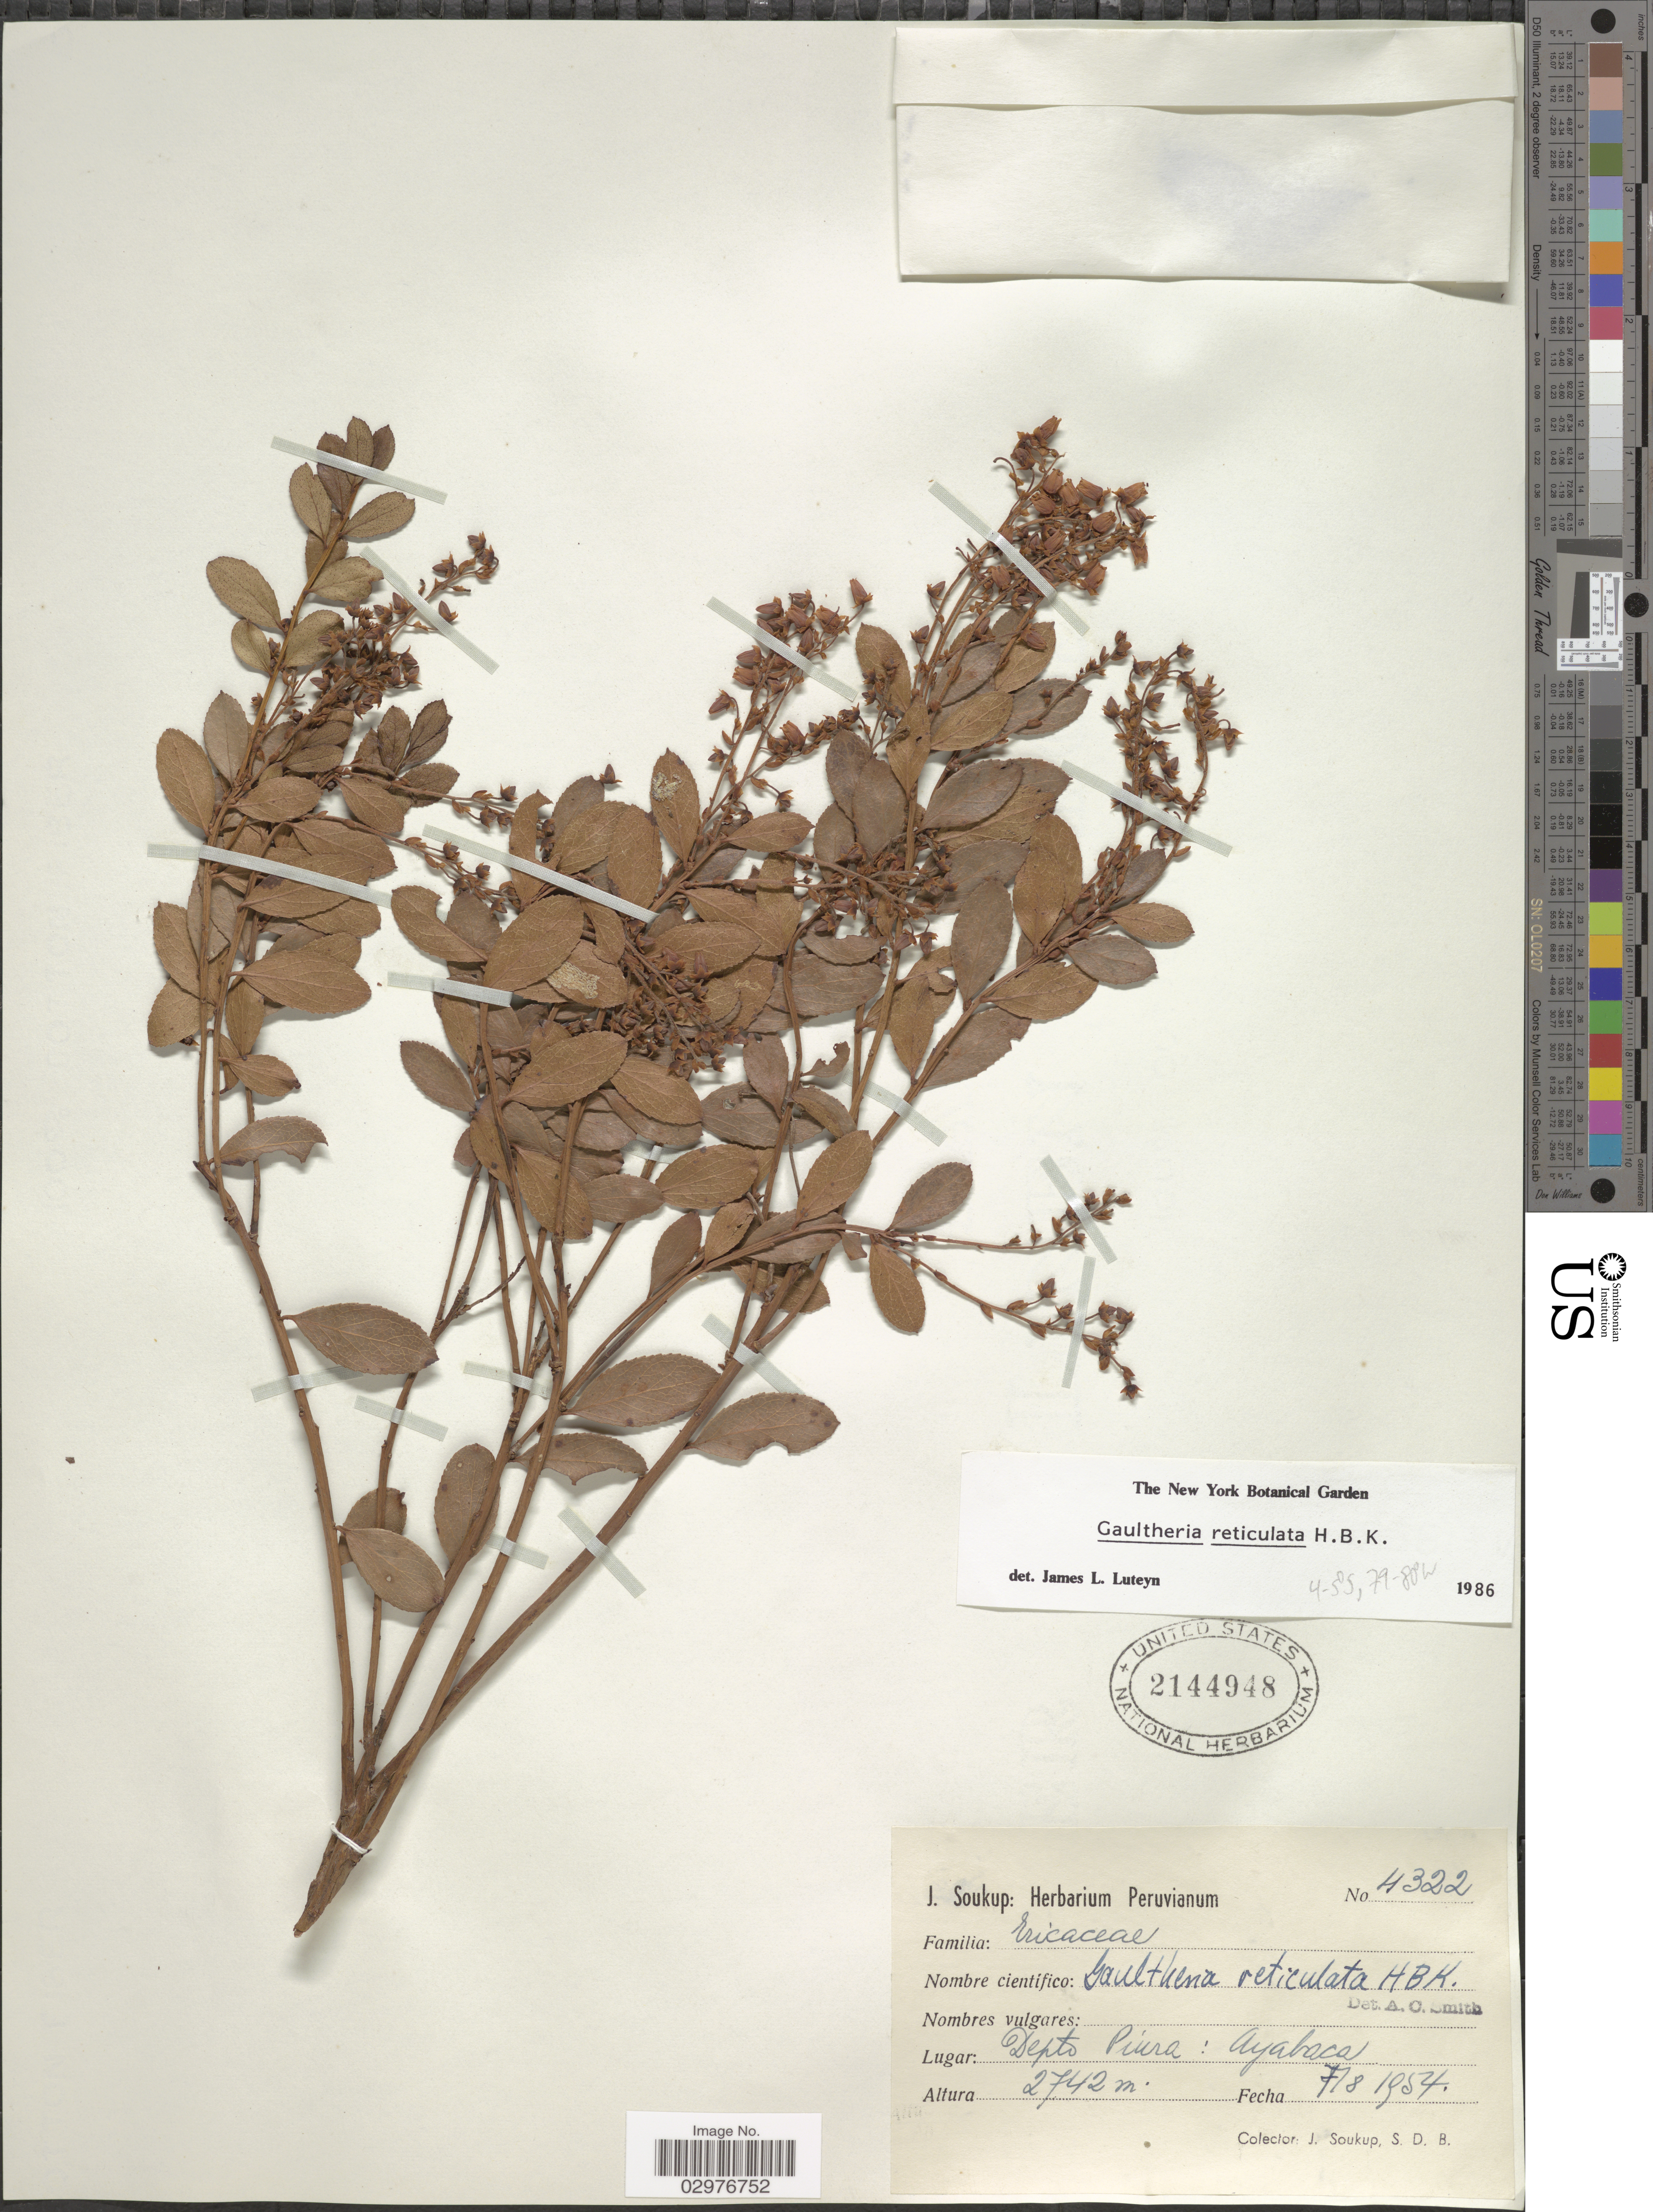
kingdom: Plantae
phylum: Tracheophyta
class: Magnoliopsida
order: Ericales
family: Ericaceae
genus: Gaultheria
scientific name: Gaultheria reticulata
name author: Kunth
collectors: J. Soukup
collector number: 4322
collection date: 1954-08-07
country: Peru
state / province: Piura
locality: Depto Piura: Ayabaca.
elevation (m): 2742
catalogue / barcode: US 2144948